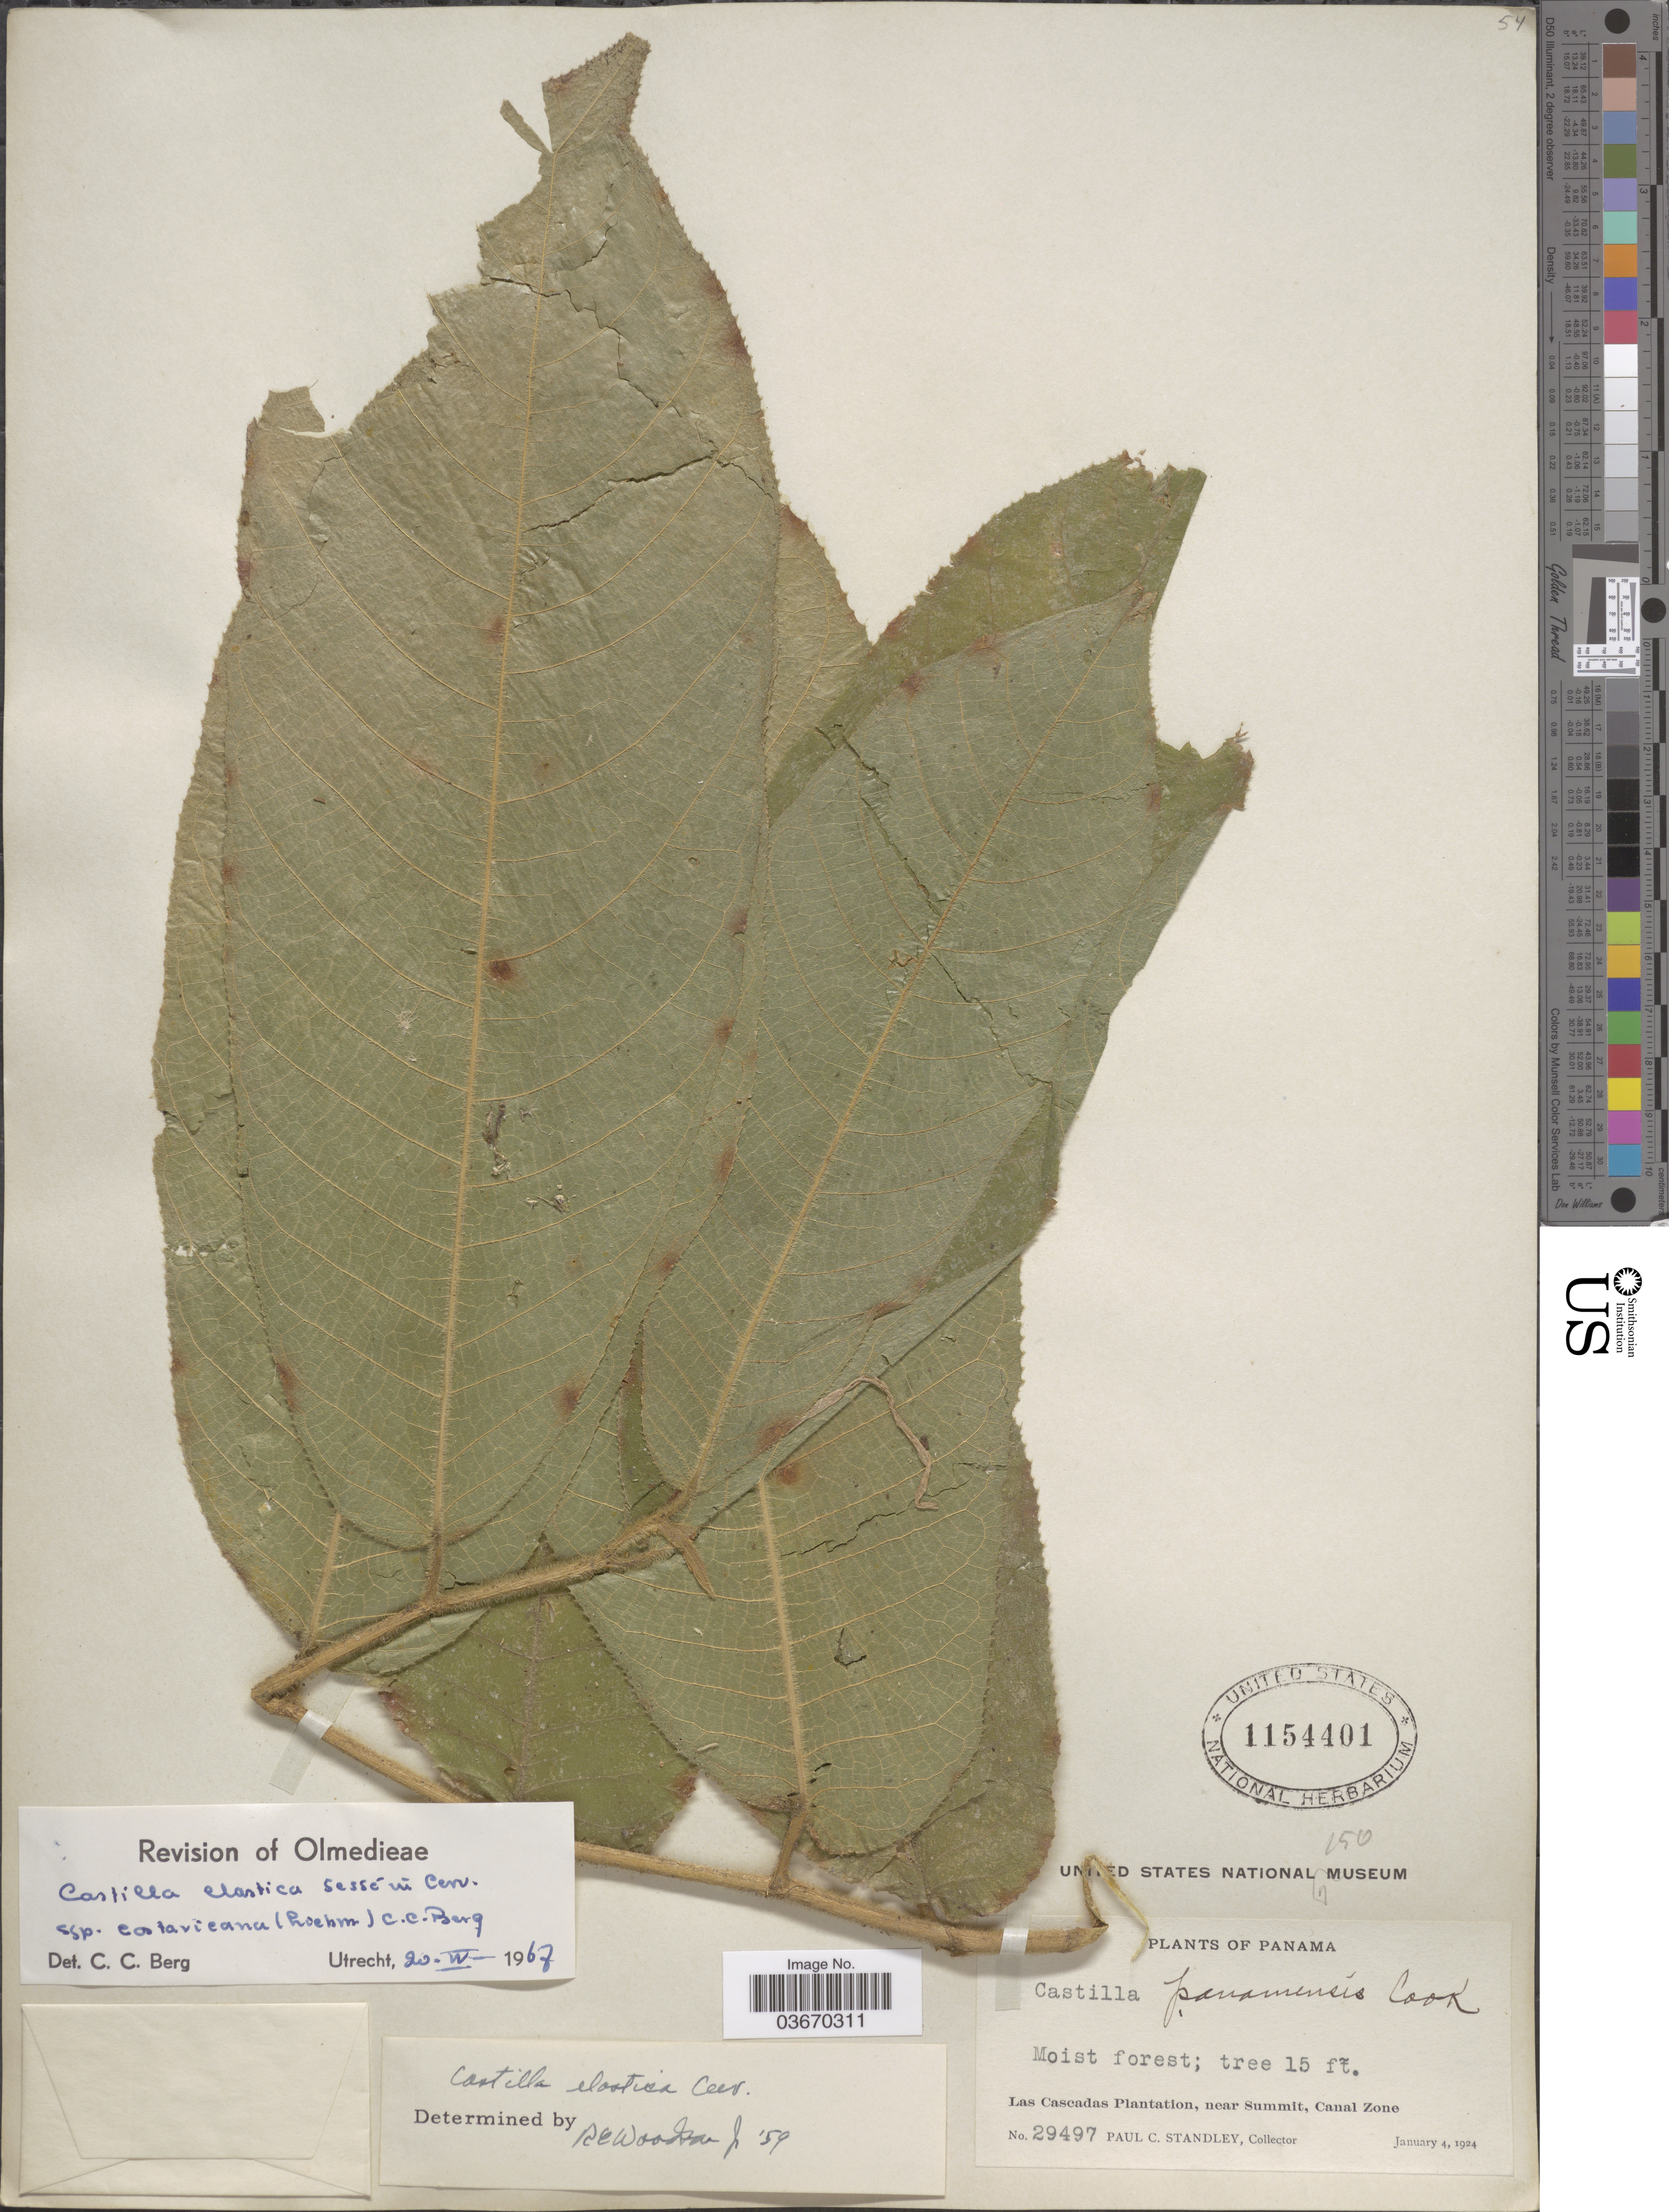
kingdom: Plantae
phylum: Tracheophyta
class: Magnoliopsida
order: Rosales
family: Moraceae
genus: Castilla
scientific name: Castilla elastica subsp. costaricana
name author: (Liebm.) C.C. Berg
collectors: P. C. Standley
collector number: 29497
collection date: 1924-01-04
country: Panama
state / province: Colón / Panamá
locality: Las Cascadas Plantation, near Summit, Canal Zone.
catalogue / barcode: US 1154401